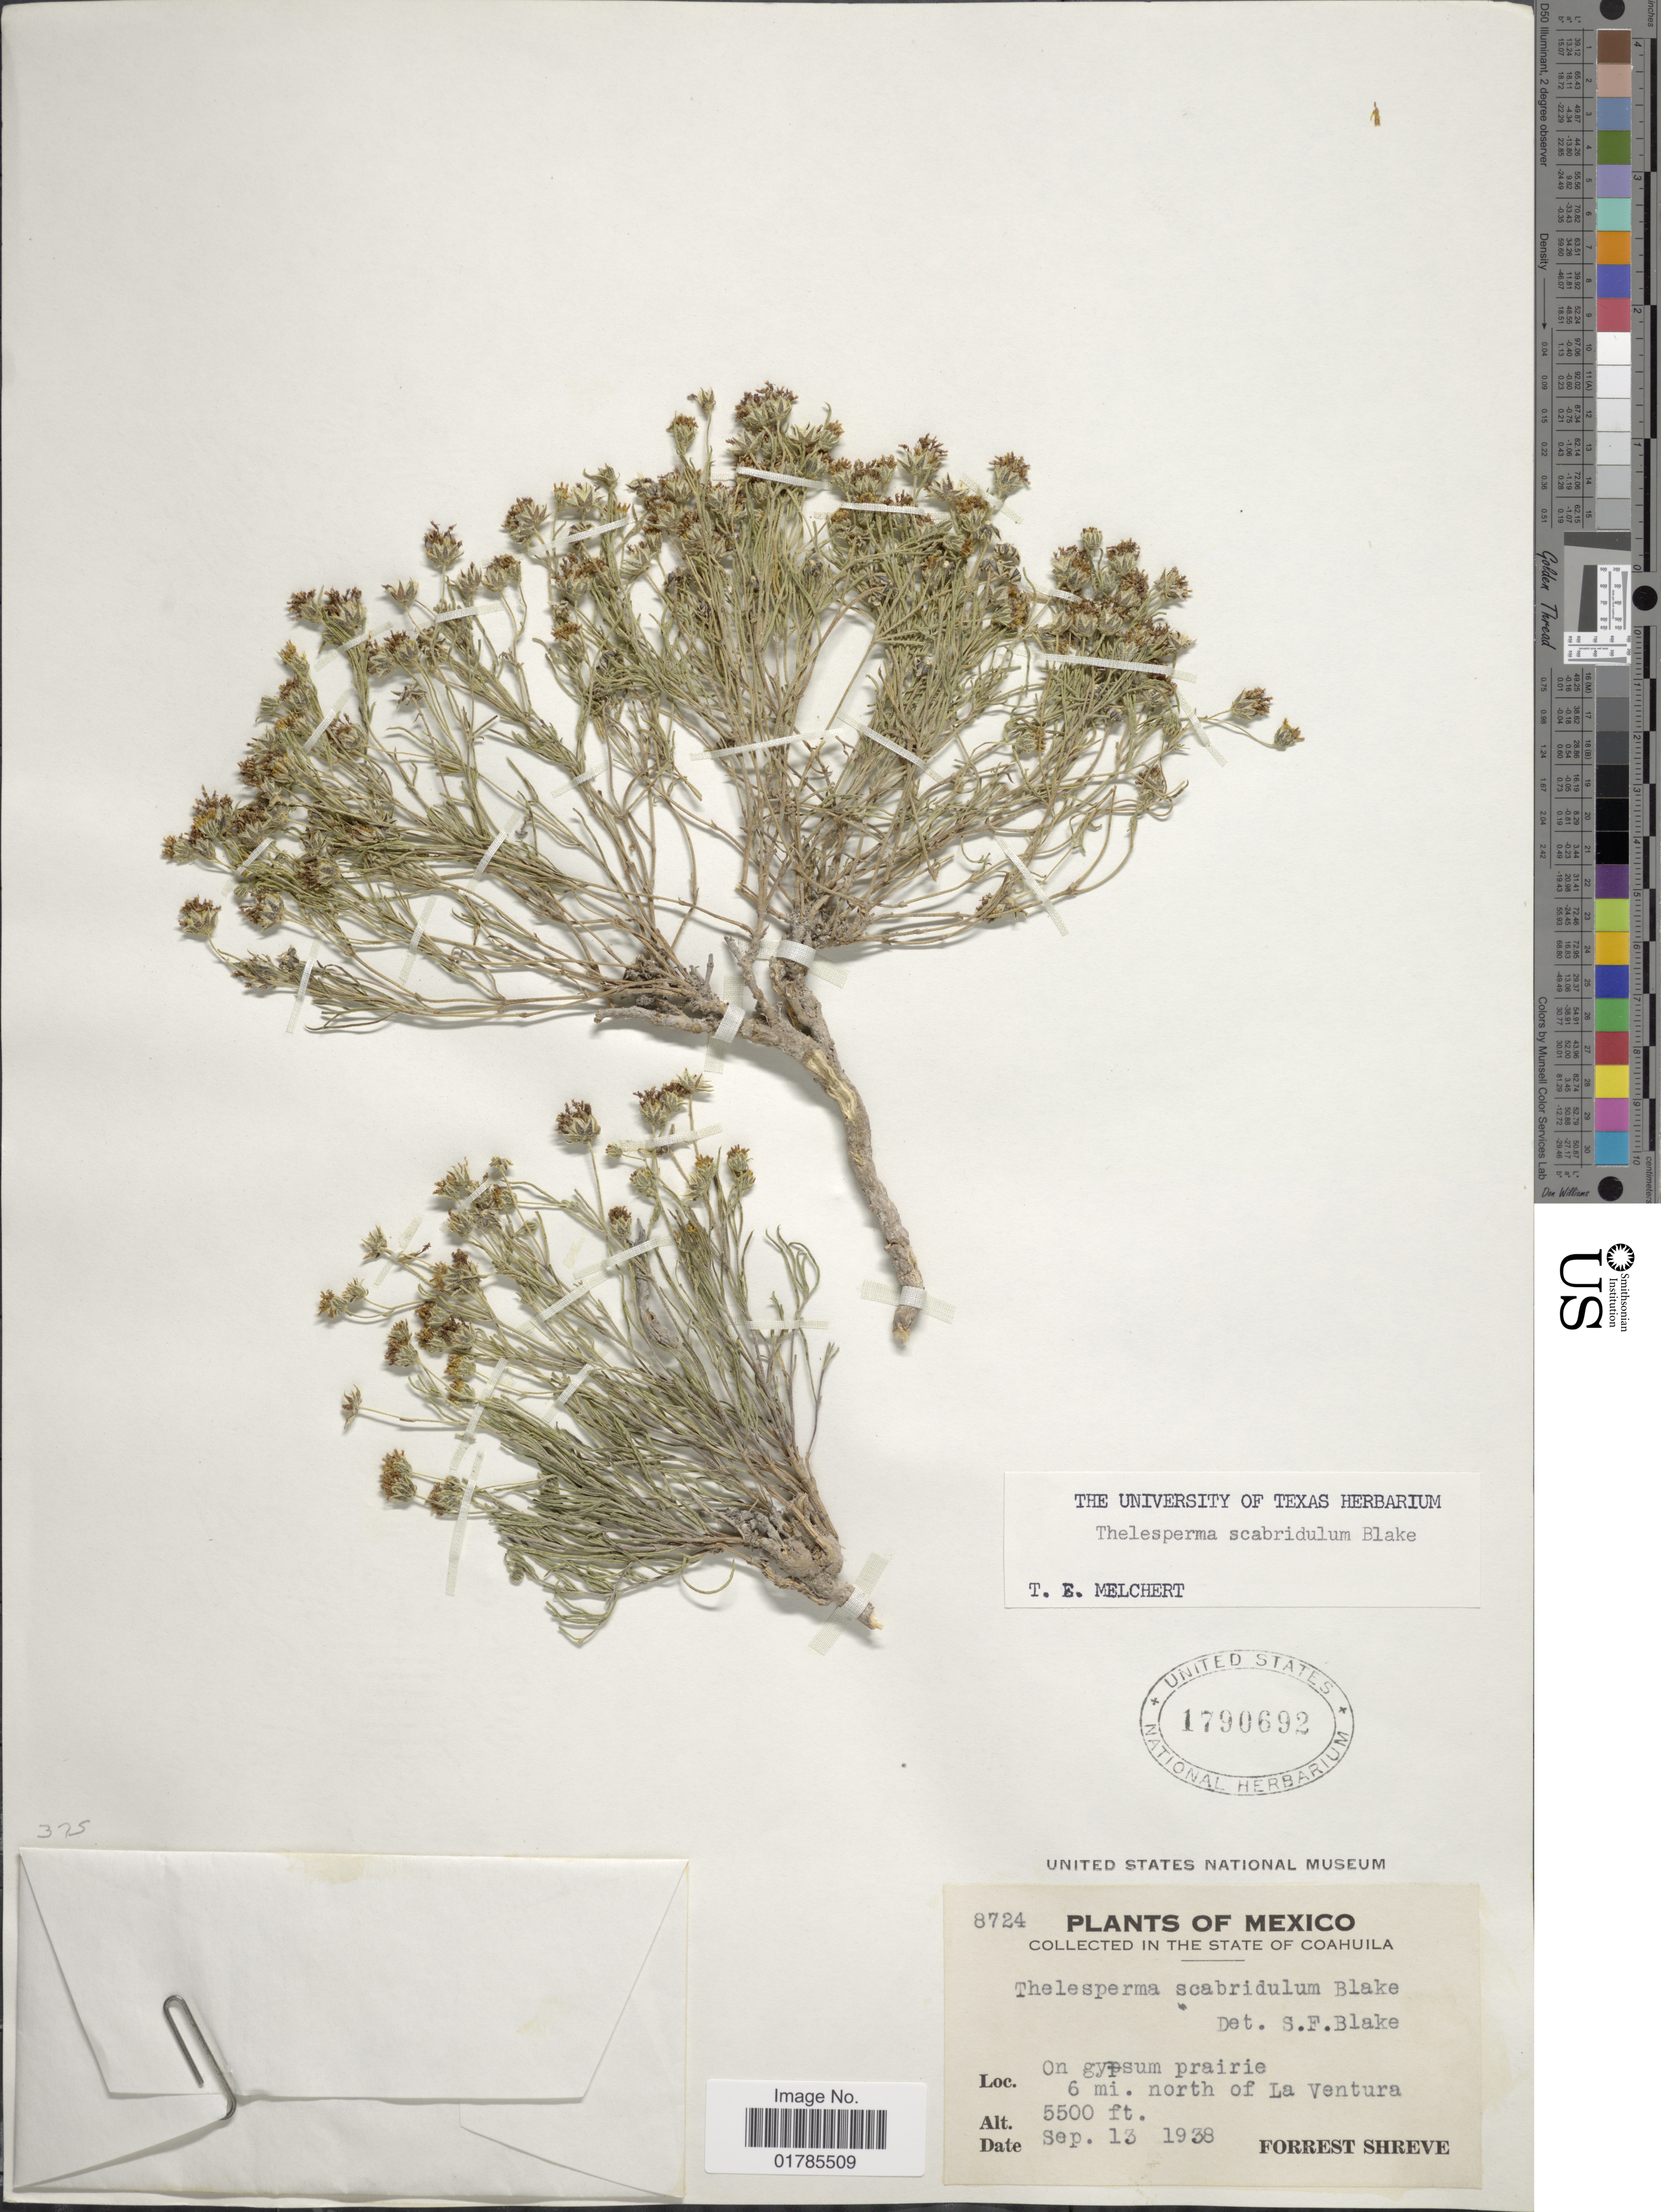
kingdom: Plantae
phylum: Tracheophyta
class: Magnoliopsida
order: Asterales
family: Asteraceae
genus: Thelesperma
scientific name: Thelesperma scabridulum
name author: S.F. Blake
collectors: F. Shreve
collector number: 8724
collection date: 1938-09-13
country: Mexico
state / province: Coahuila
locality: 6 mi. north of La Ventura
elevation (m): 1676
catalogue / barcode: US 1790692